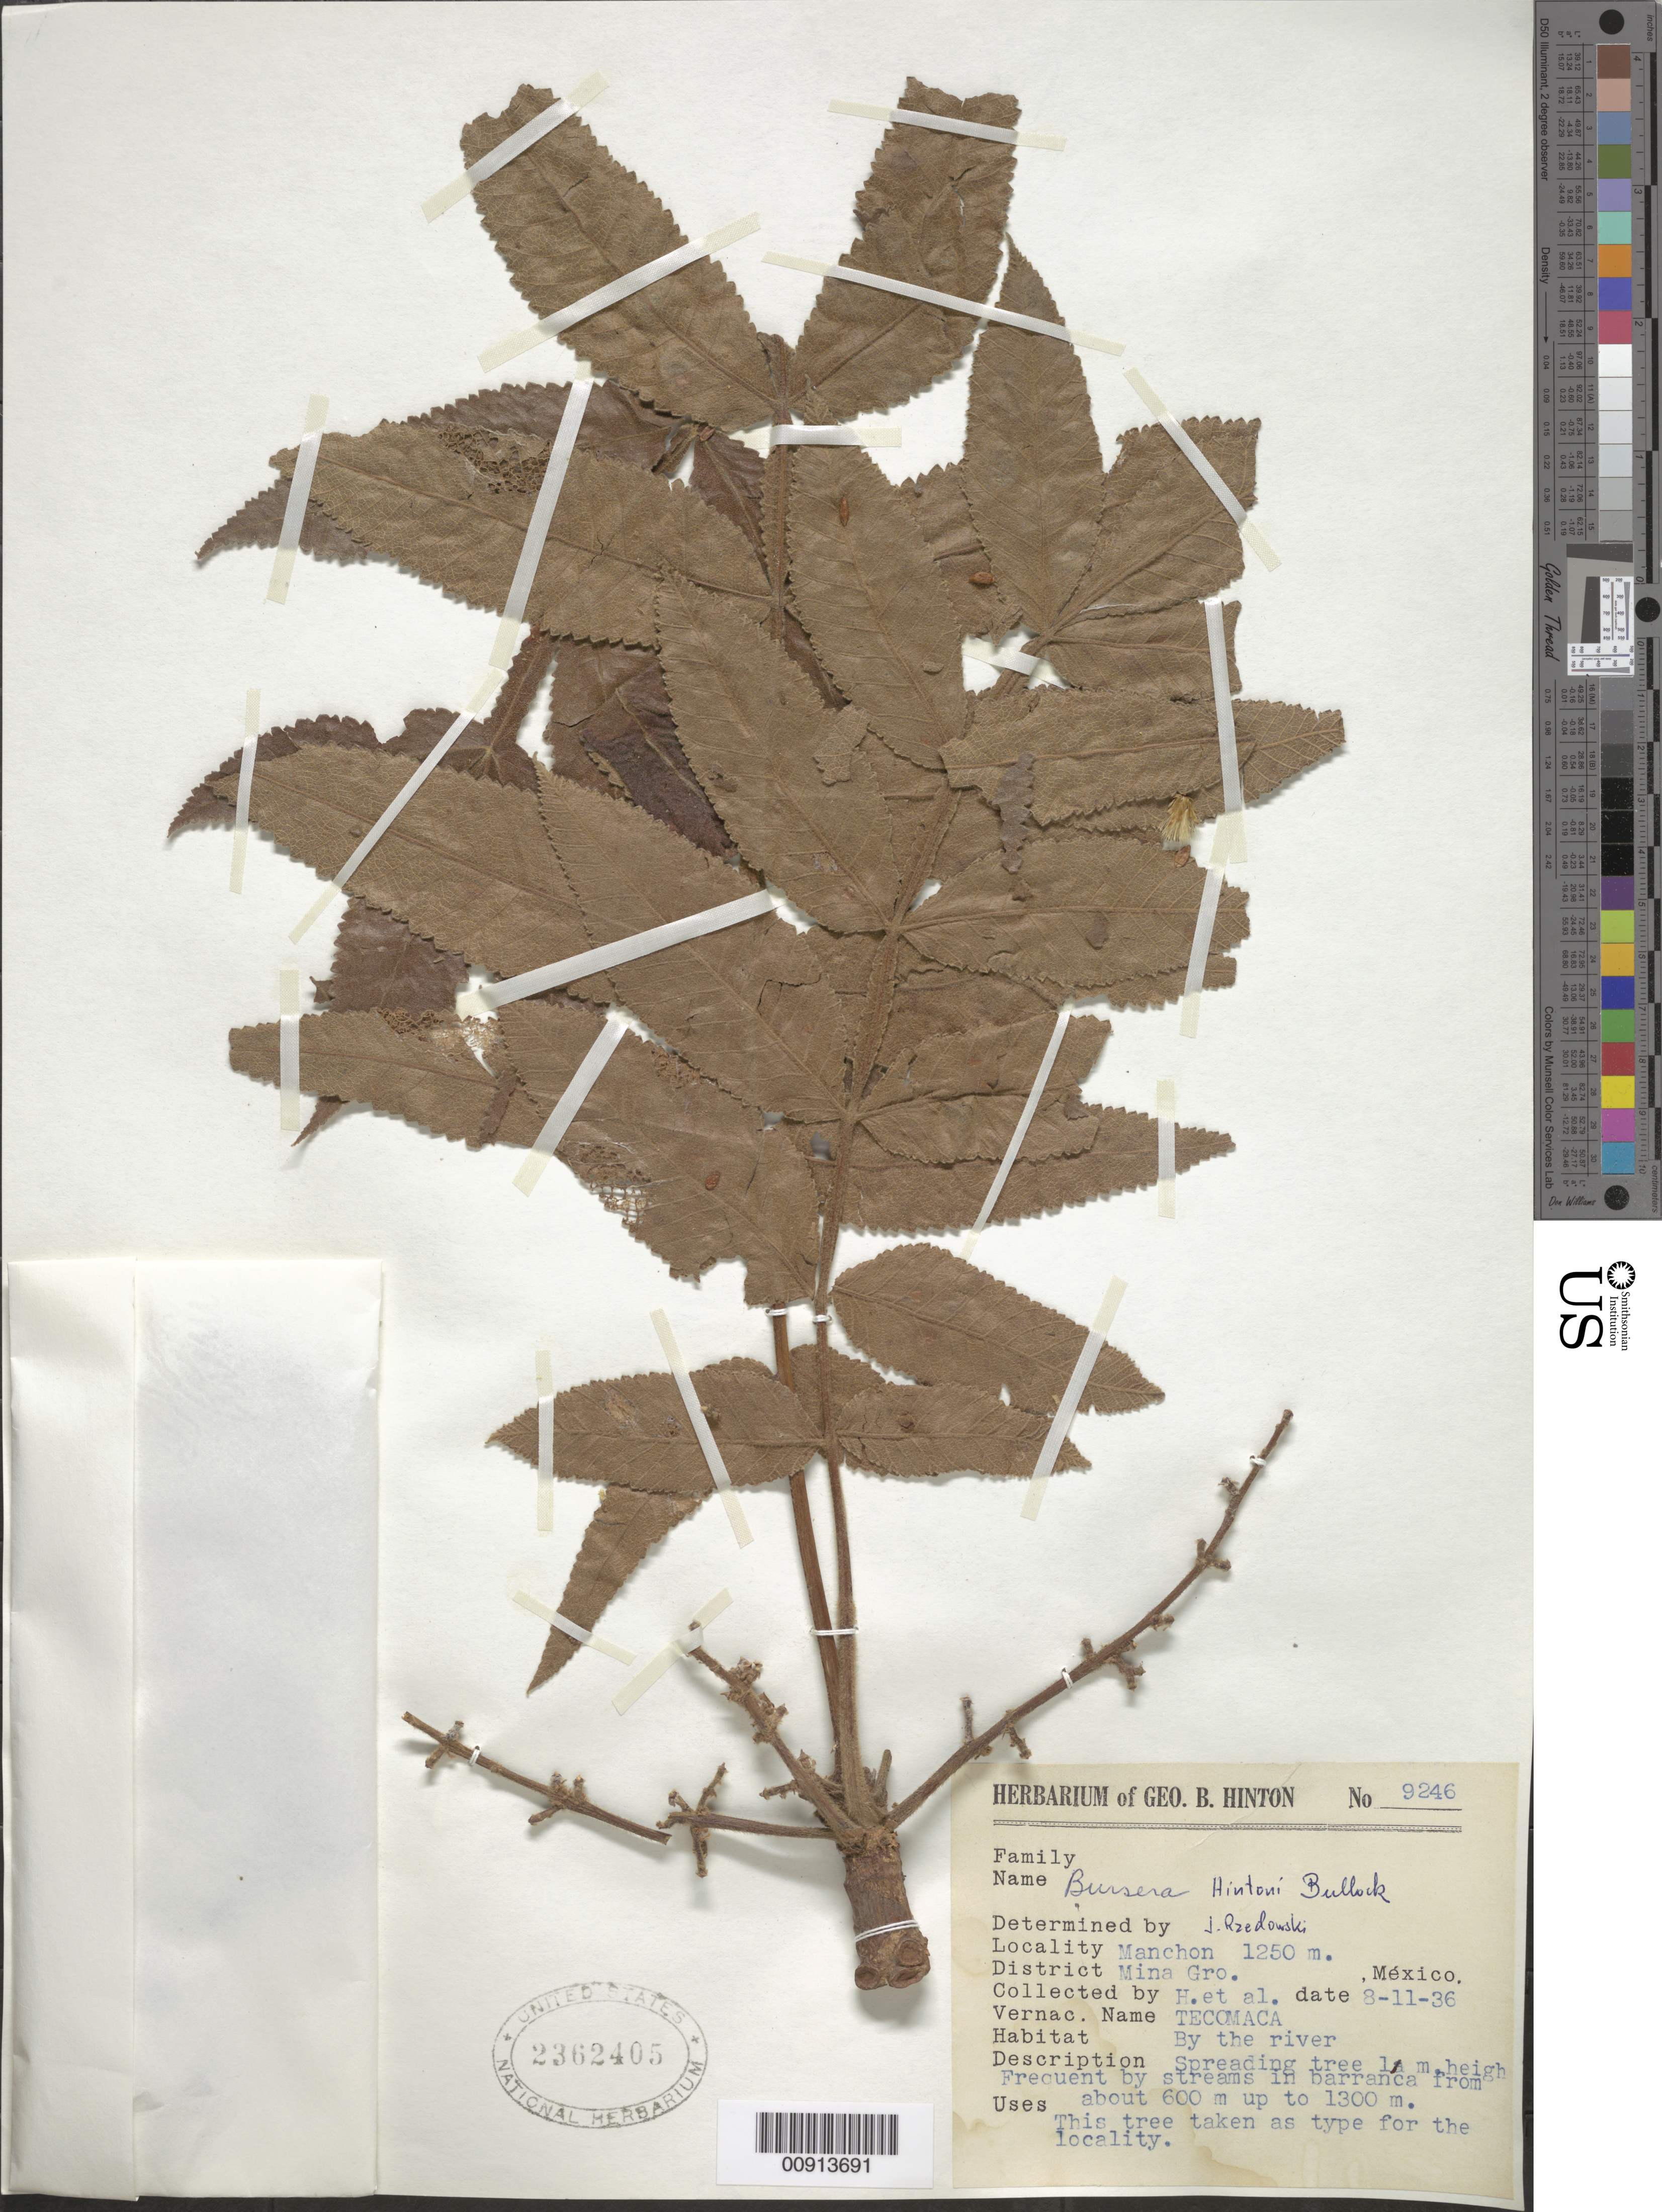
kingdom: Plantae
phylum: Tracheophyta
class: Magnoliopsida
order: Sapindales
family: Burseraceae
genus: Bursera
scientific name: Bursera hintonii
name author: Bullock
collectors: G. B. Hinton & et al.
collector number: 9246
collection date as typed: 11 Aug 1936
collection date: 1936-08-11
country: Mexico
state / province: Guerrero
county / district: Mina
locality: Manchon, District Mina, Guerrero.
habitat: By the river.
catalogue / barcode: US 2362405